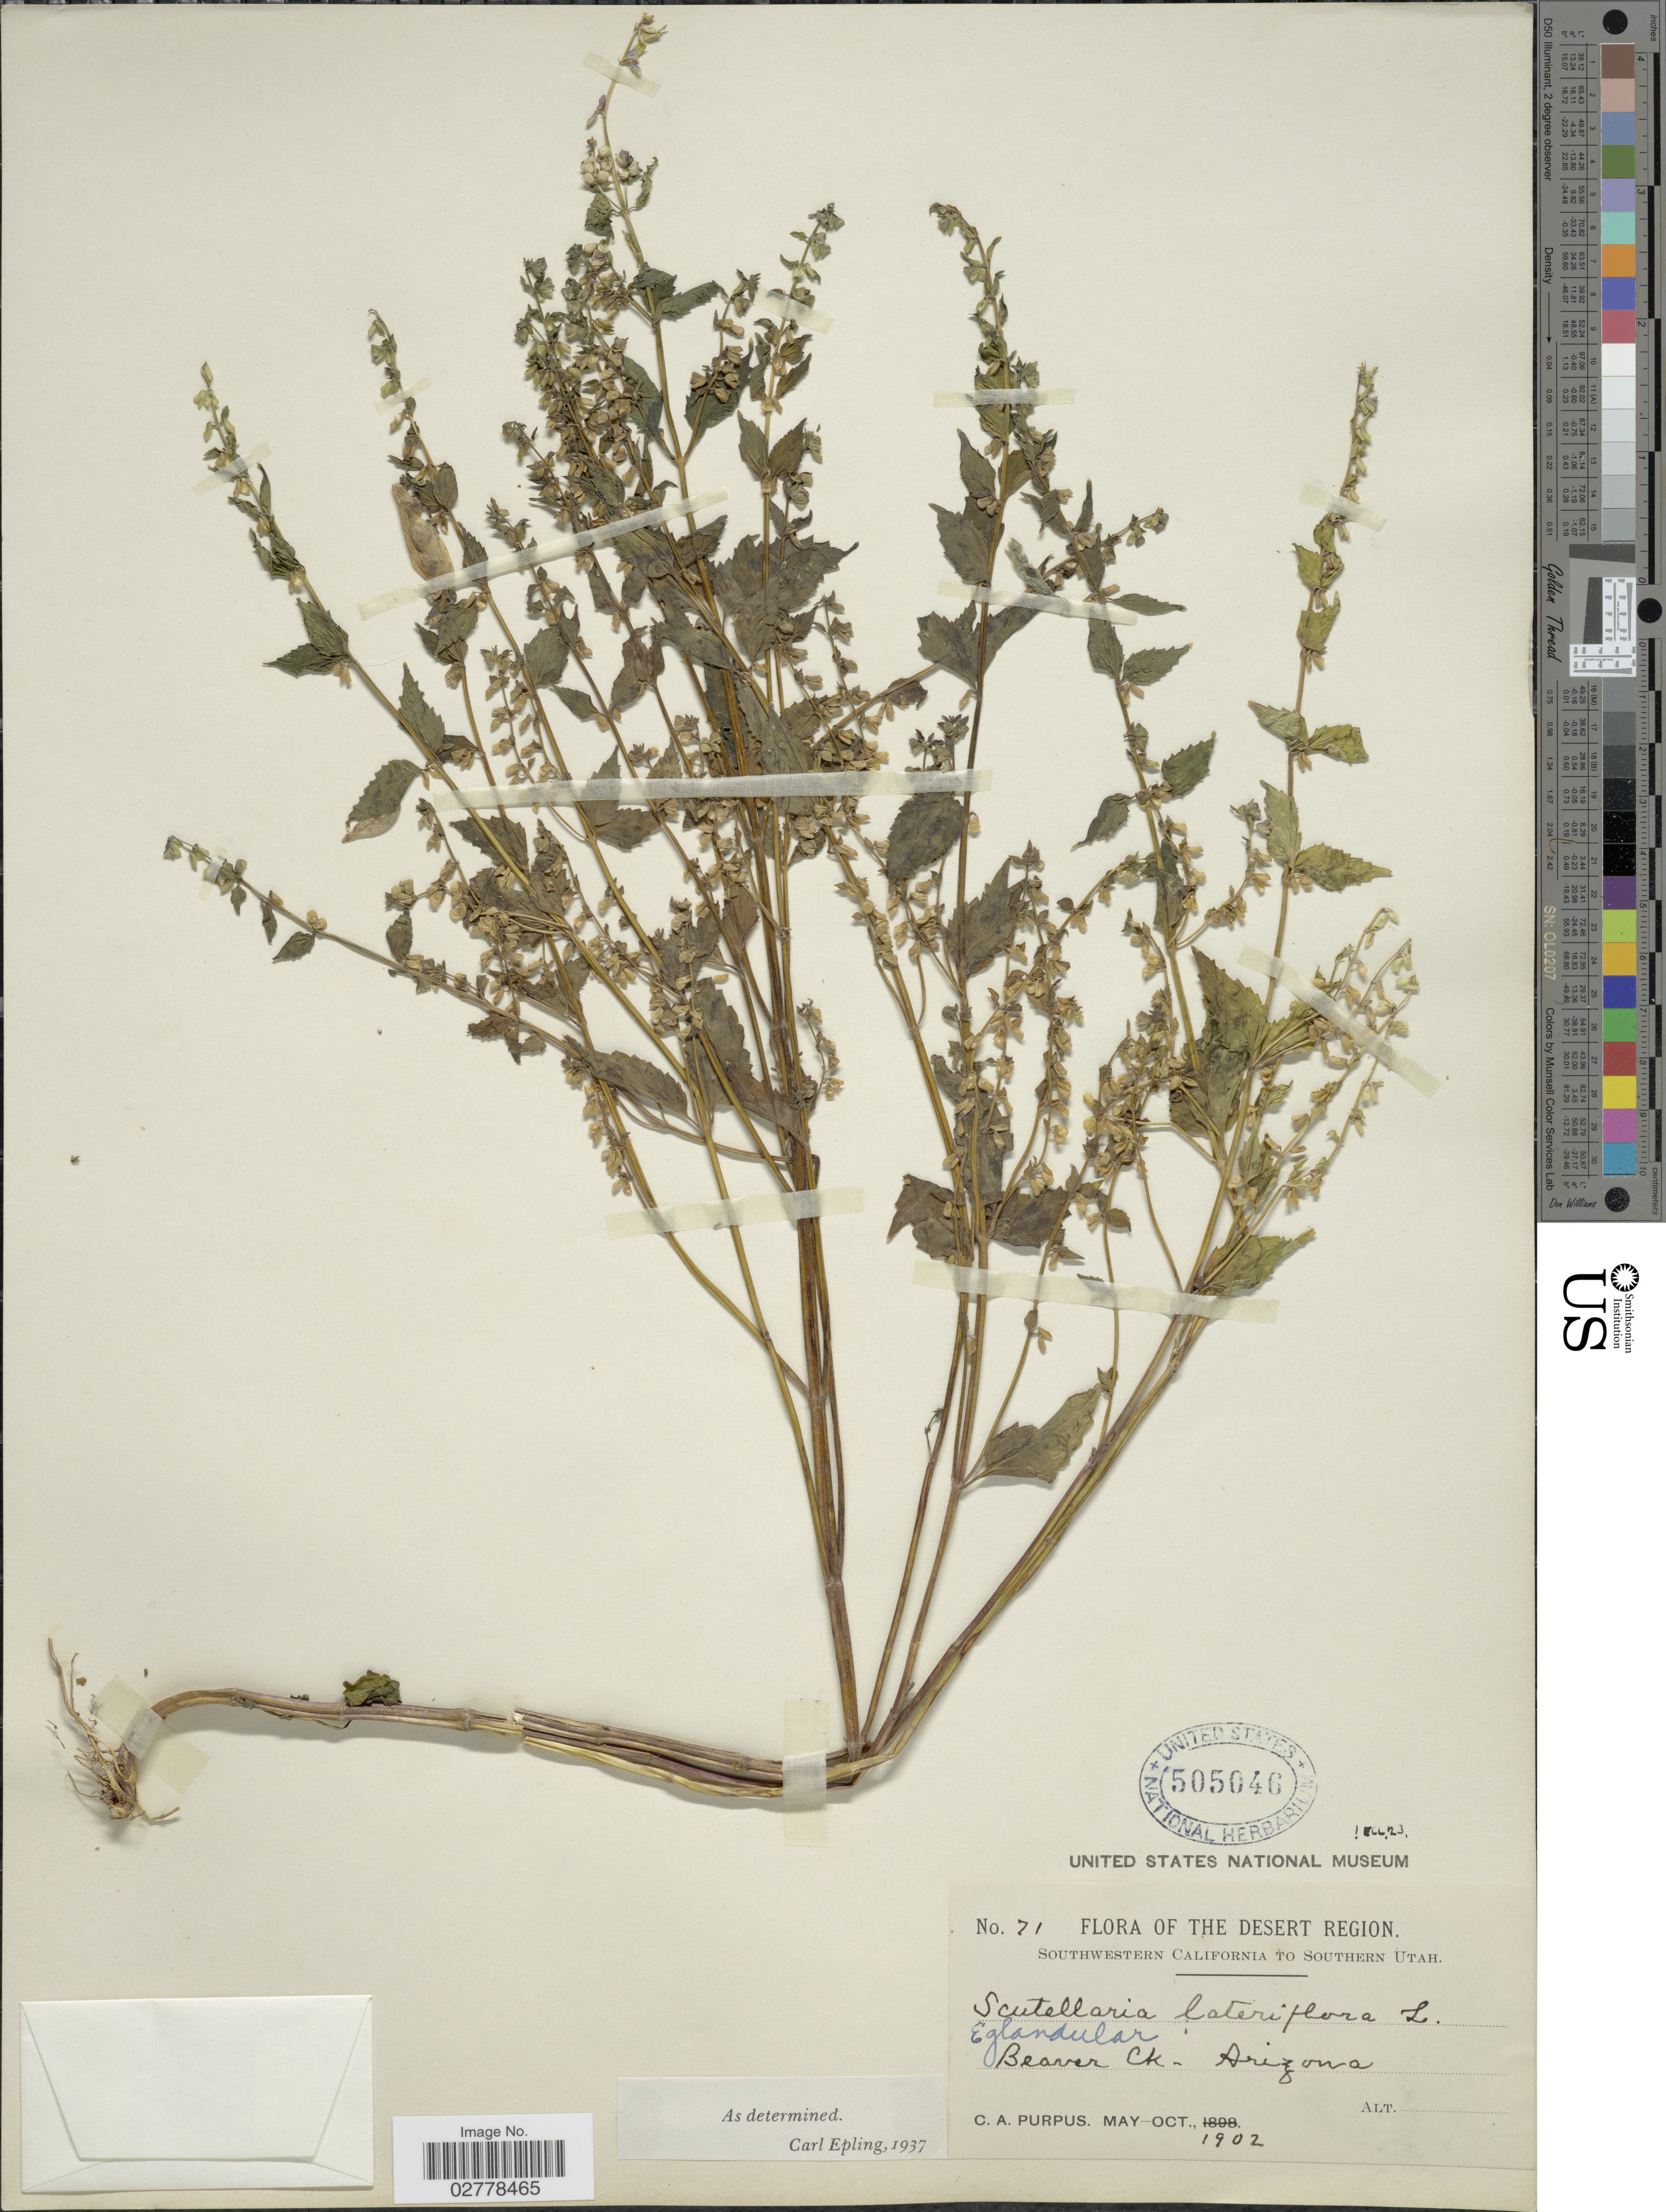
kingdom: Plantae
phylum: Tracheophyta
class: Magnoliopsida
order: Lamiales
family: Lamiaceae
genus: Scutellaria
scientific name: Scutellaria lateriflora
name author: L.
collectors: C. A. Purpus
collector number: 71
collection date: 1902-05/1902-10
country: United States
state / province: Arizona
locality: Desert Region. Southwestern California to Southern Utah. Beaver Ck.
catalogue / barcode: US 505046